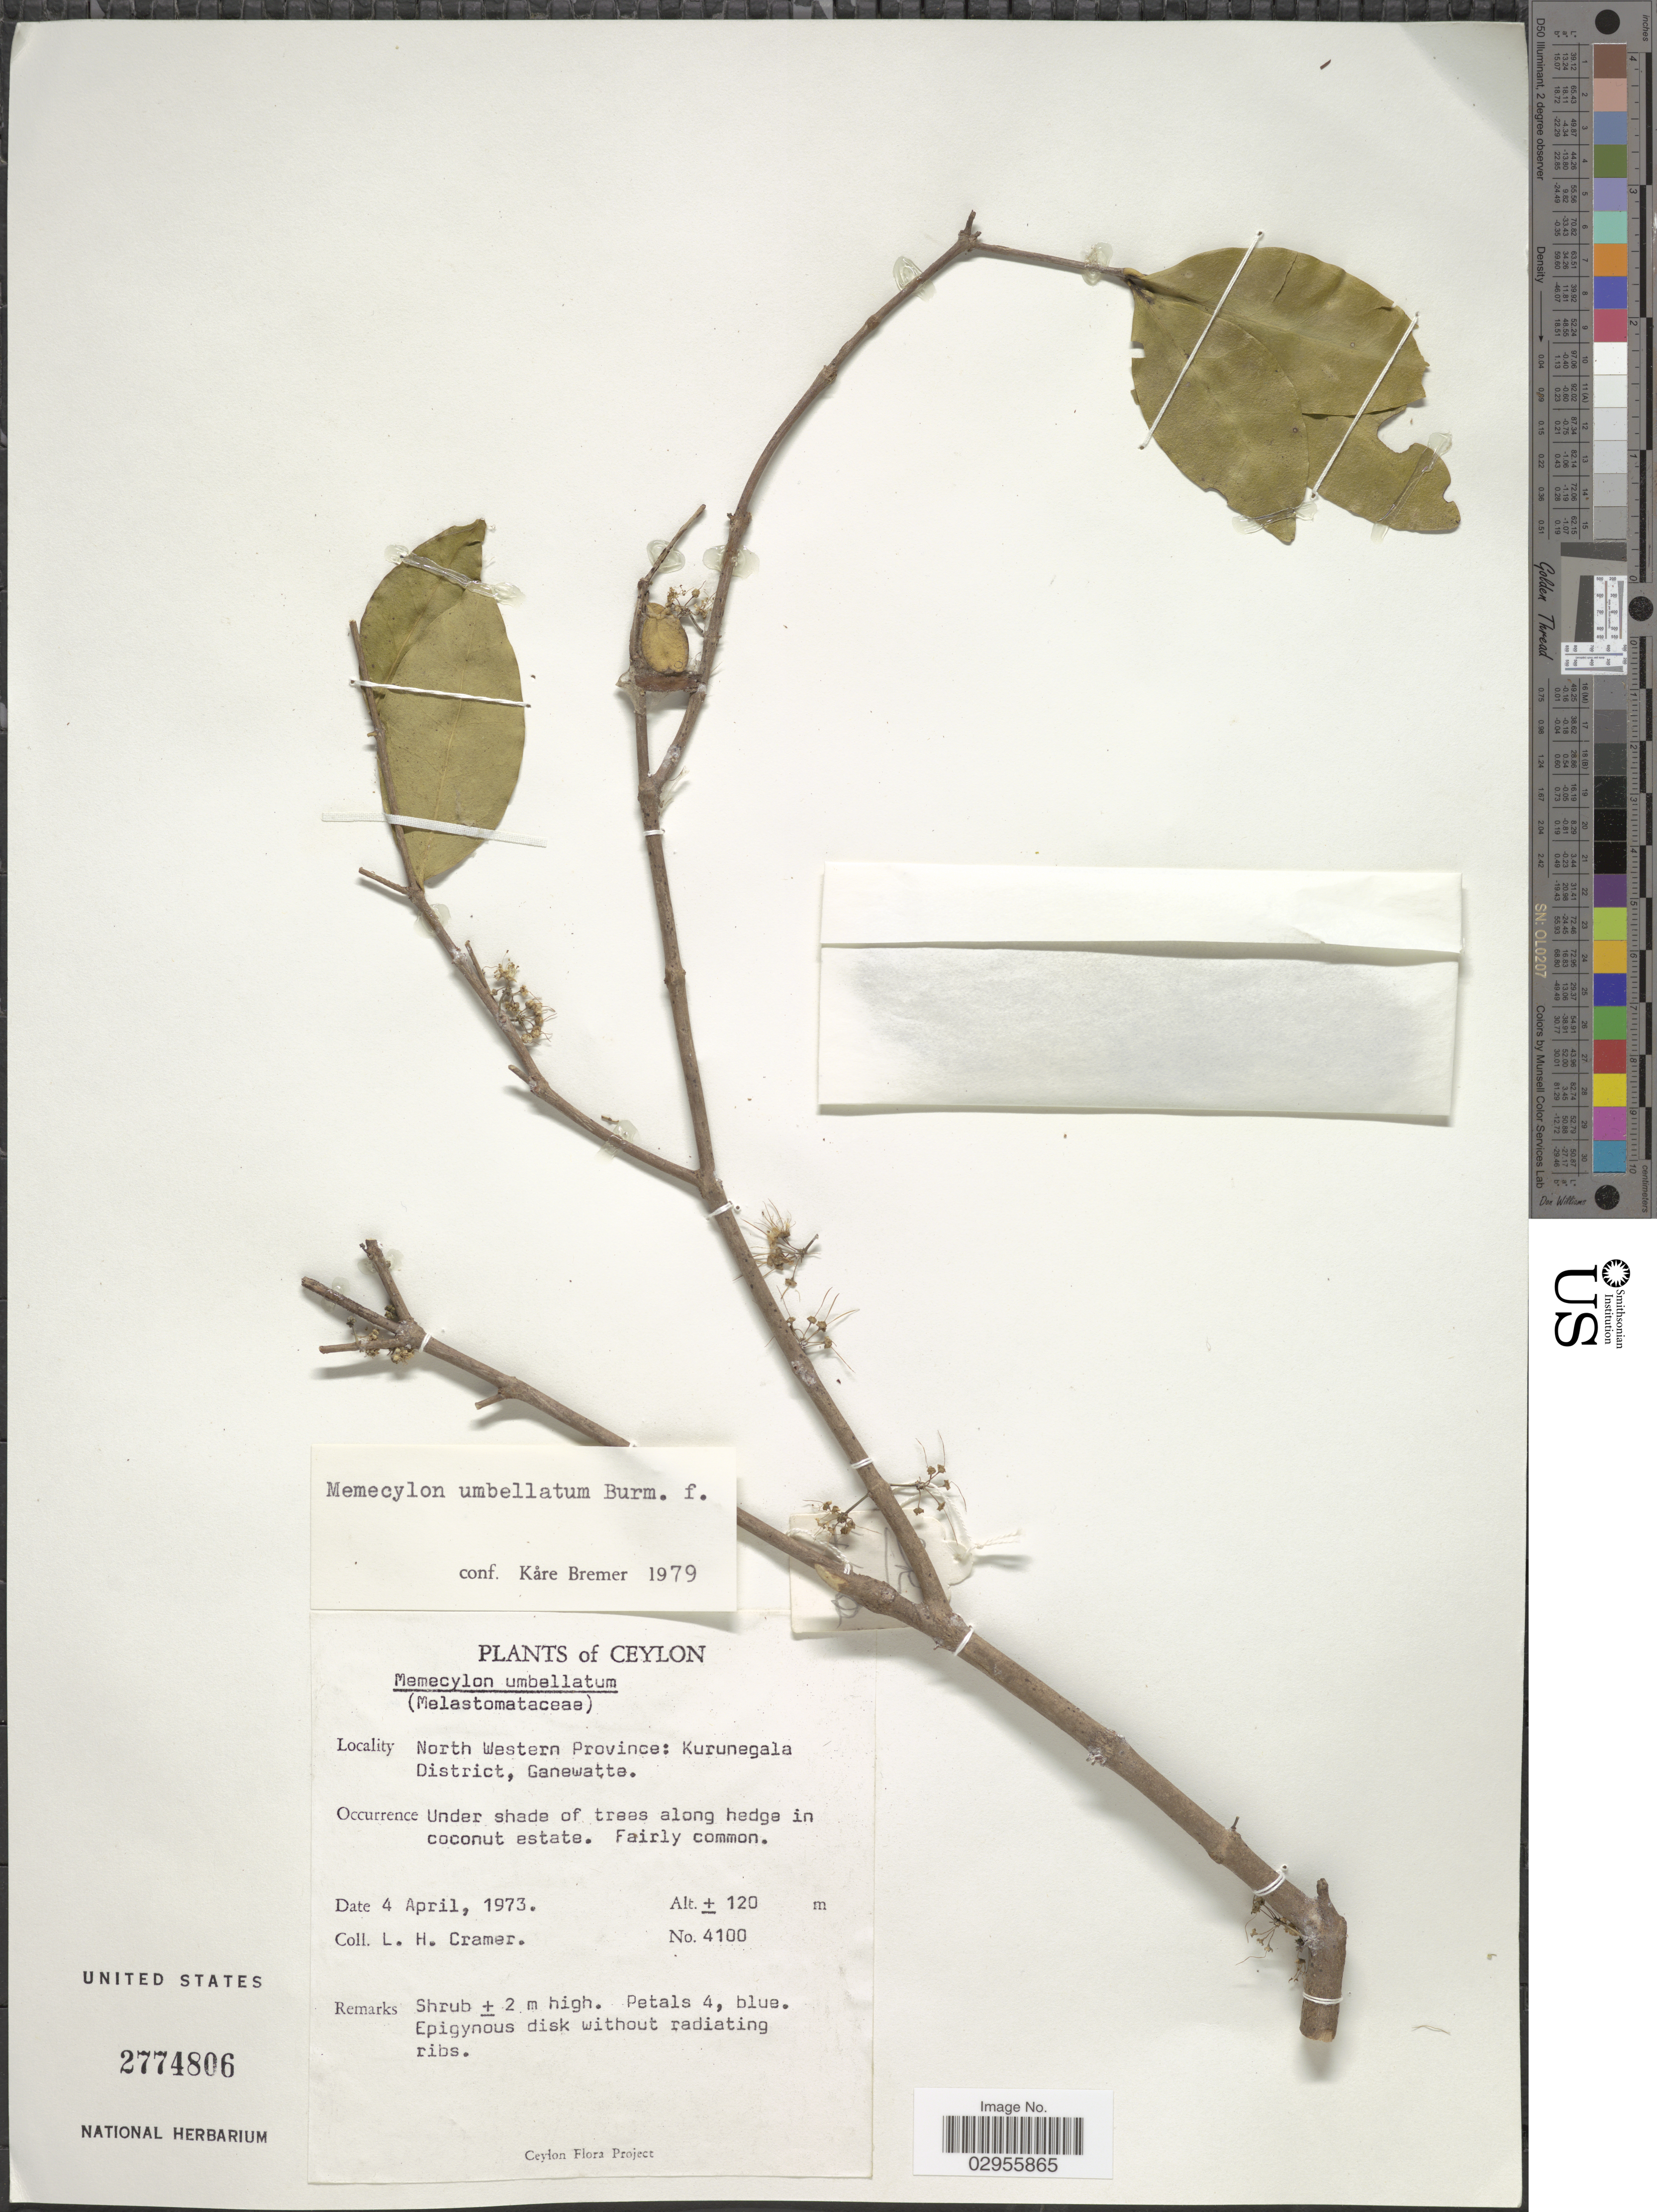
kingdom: Plantae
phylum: Tracheophyta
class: Magnoliopsida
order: Myrtales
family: Melastomataceae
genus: Memecylon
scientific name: Memecylon umbellatum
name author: Burm. f.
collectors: L. H. Cramer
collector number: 4100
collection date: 1973-04-04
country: Sri Lanka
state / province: North Western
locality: Ceylon. Kurunegala District, Ganewatte. Along hedge in coconut estate.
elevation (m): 120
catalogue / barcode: US 2774806